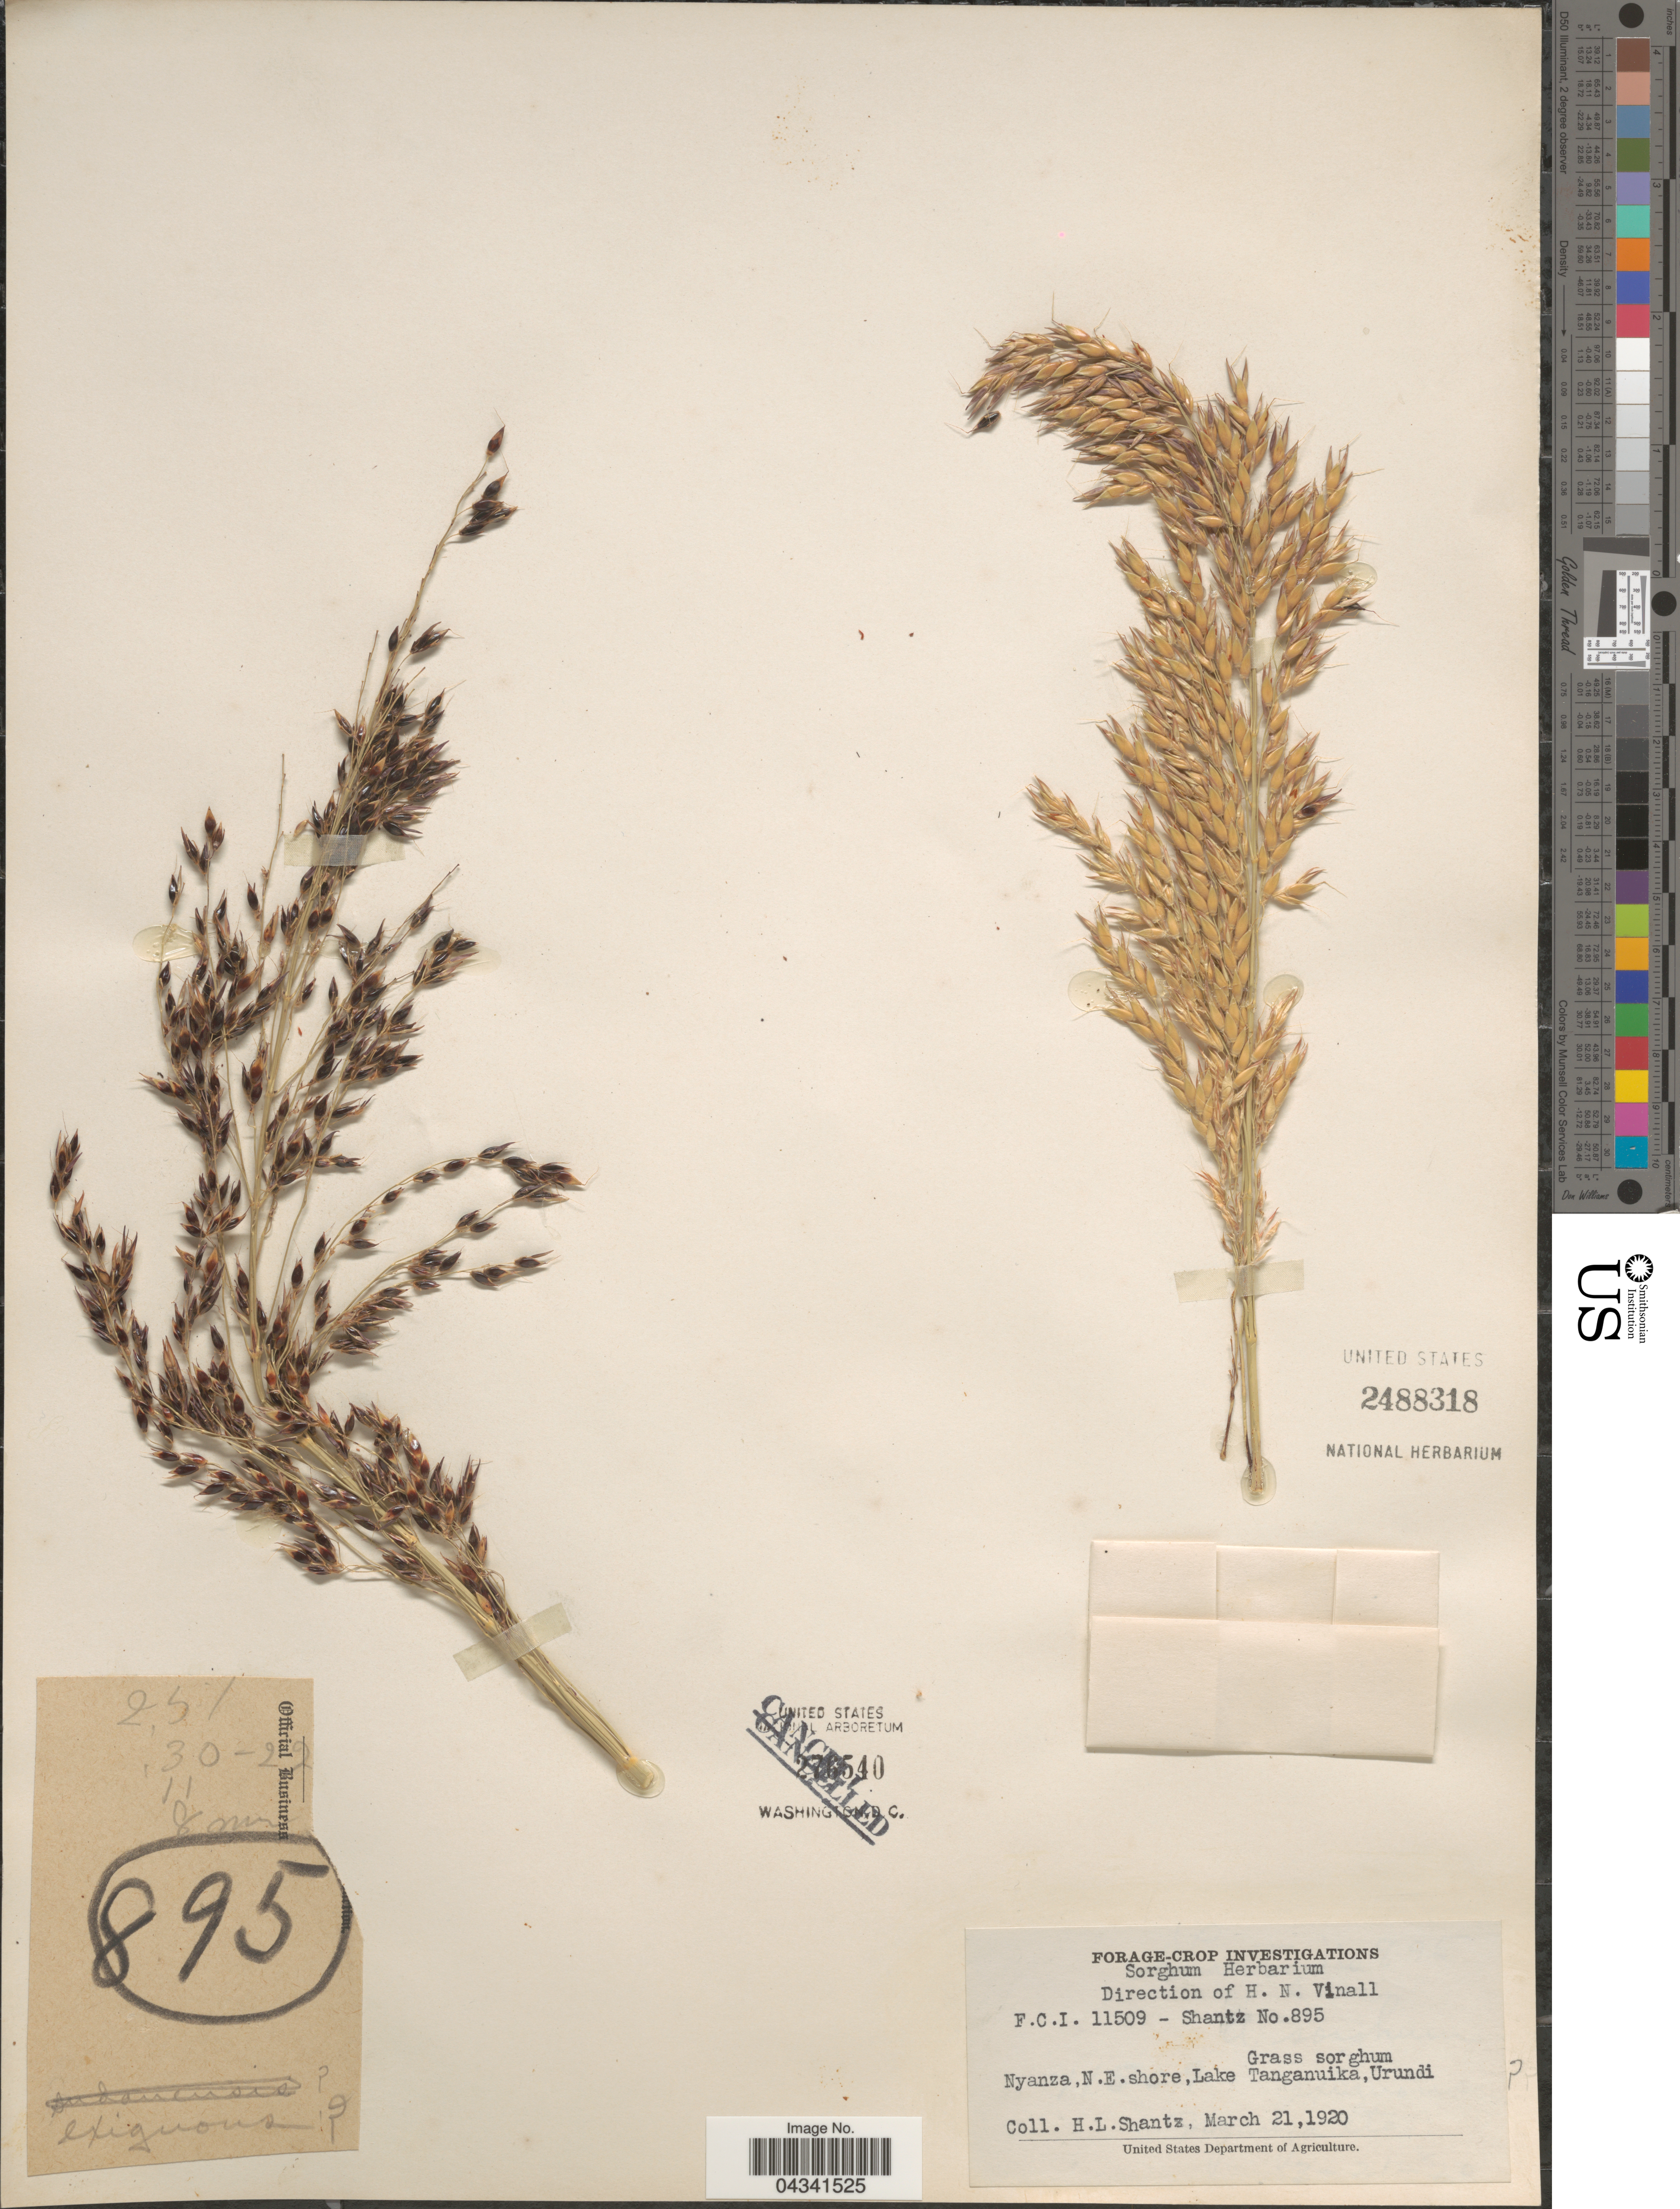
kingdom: Plantae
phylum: Tracheophyta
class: Liliopsida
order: Poales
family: Poaceae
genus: Sorghum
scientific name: Sorghum sp.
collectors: H. Shantz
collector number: F.C.I.11509/895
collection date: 1920-03-21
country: Tanzania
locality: Nyanza, N. E. shore Lake Tanganyika, Urundi.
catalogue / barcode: US 2488318